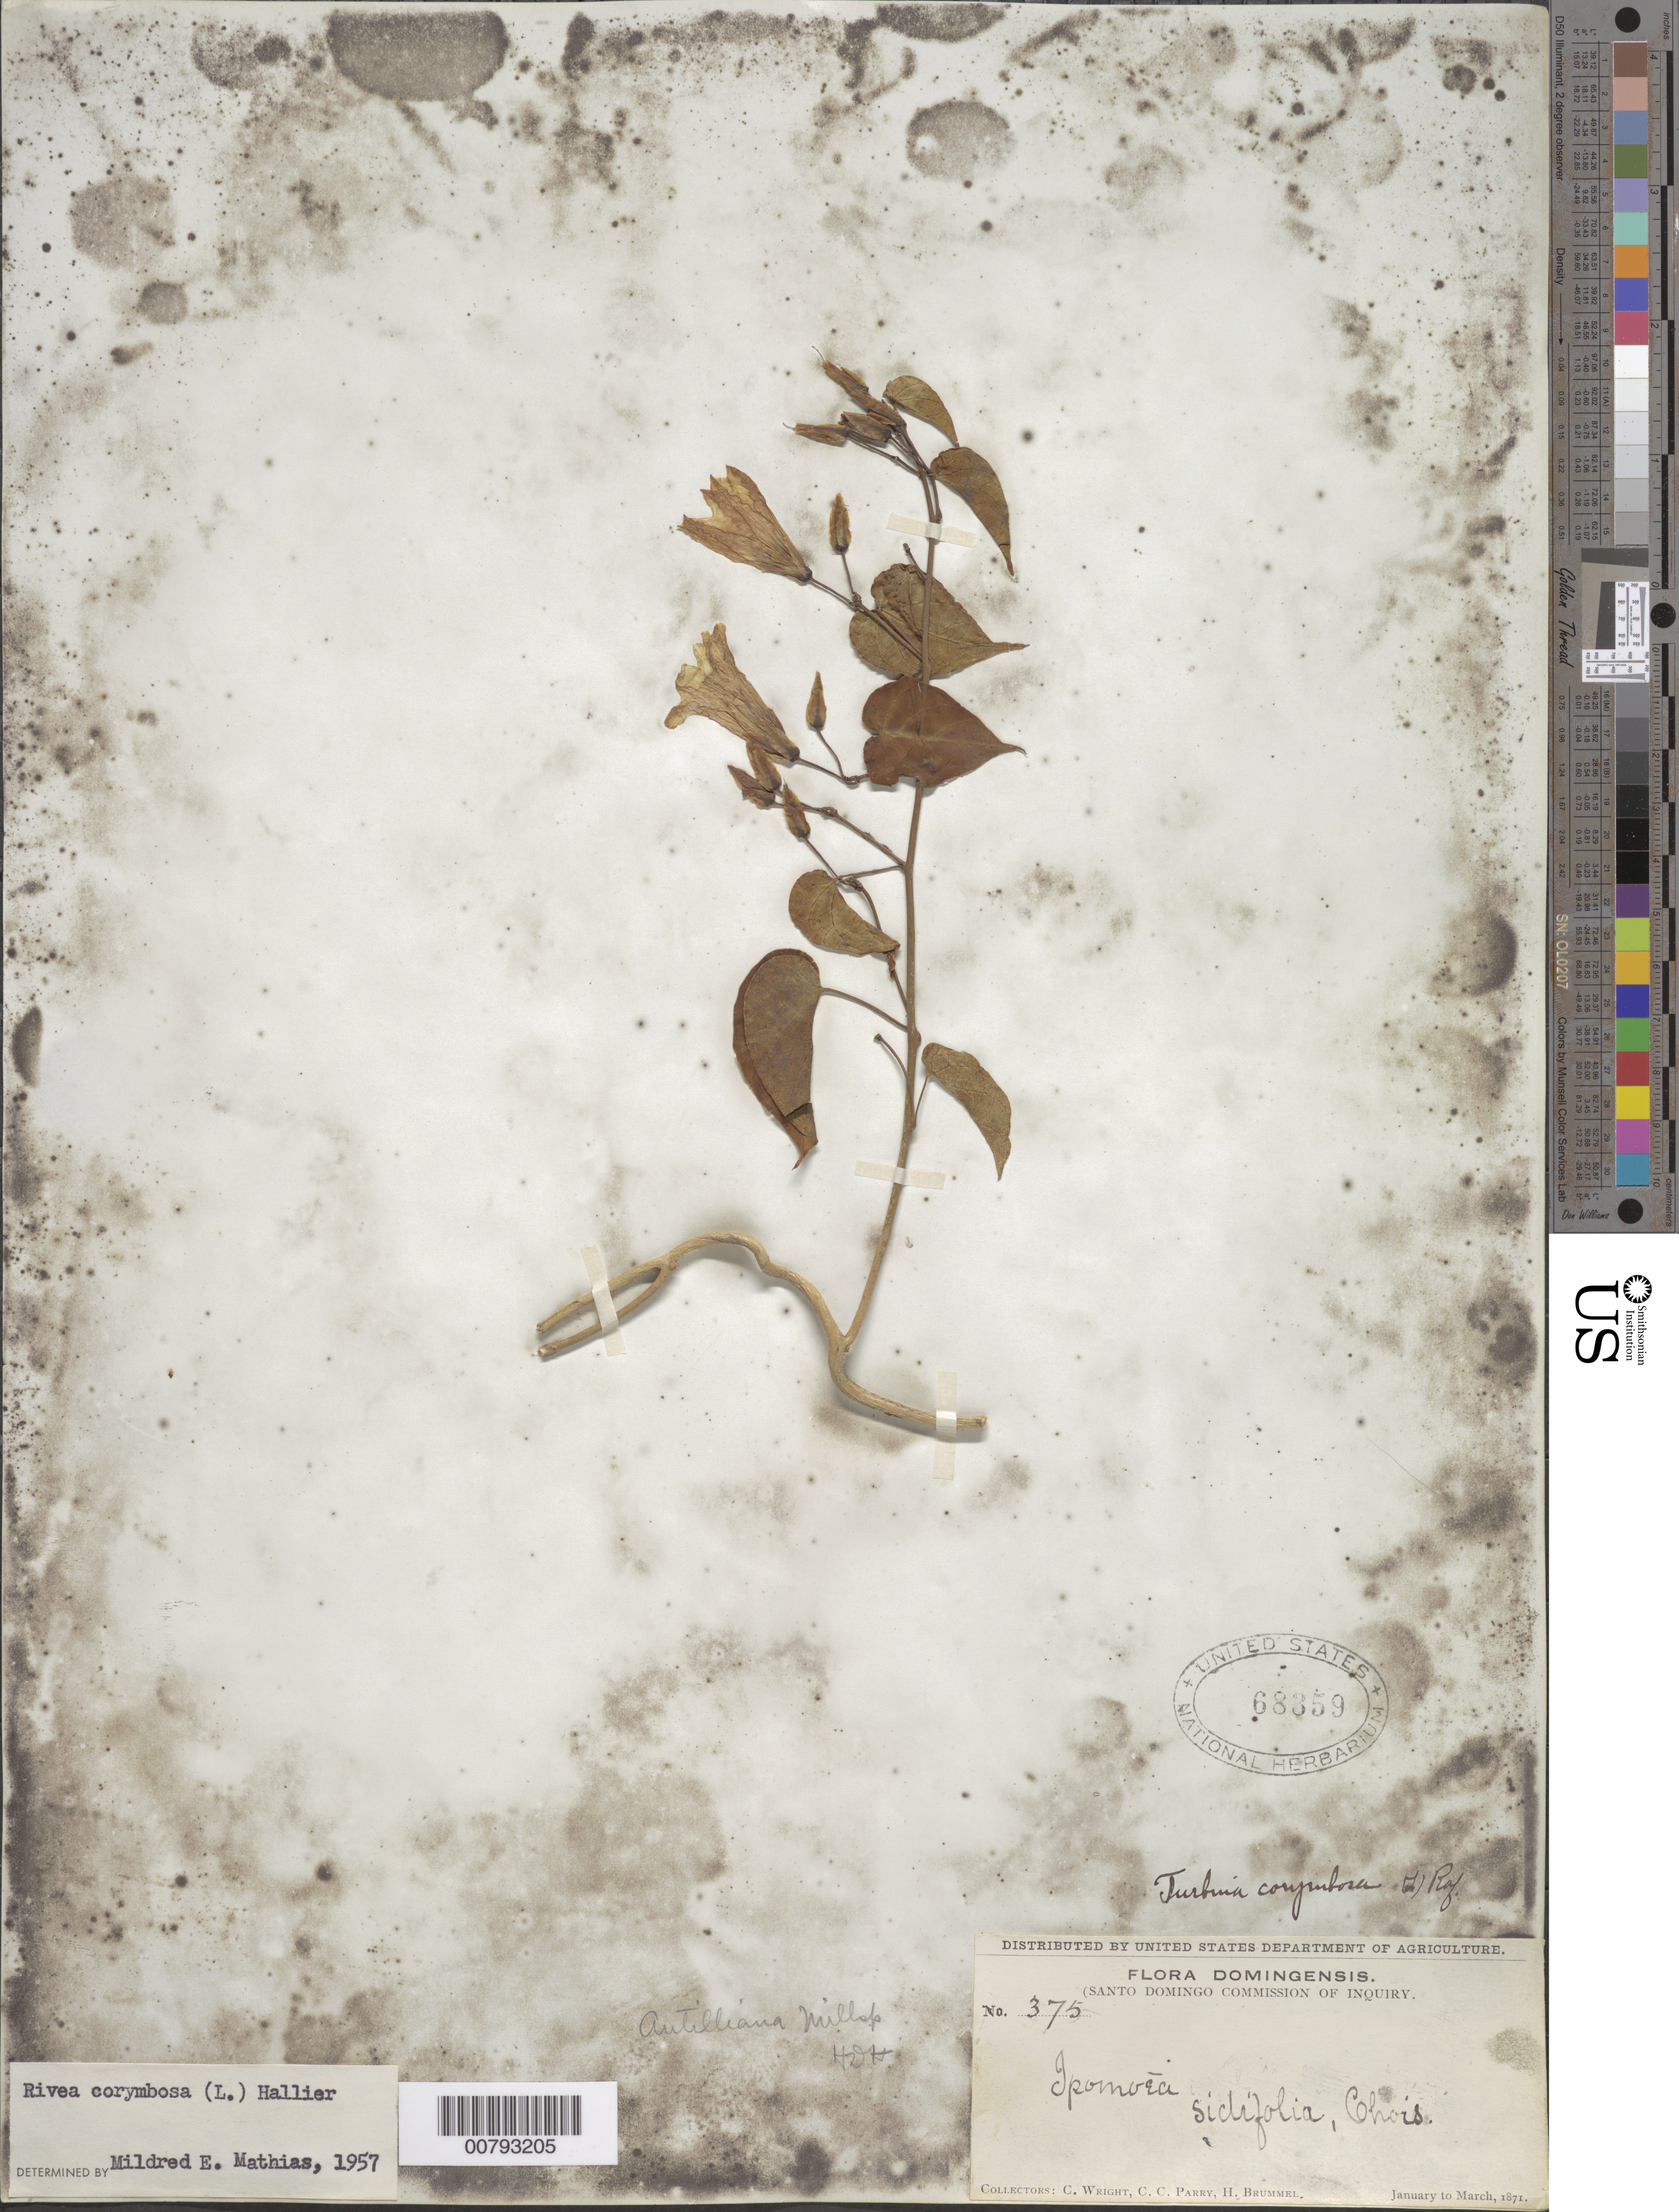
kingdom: Plantae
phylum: Tracheophyta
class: Magnoliopsida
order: Solanales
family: Convolvulaceae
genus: Turbina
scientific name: Turbina corymbosa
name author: (L.) Raf.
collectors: C. Wright, C. C. Parry & H. Brummel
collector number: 375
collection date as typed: Jan 1871 to -- Mar 1871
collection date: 1871-01/1871-03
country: Dominican Republic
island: Hispaniola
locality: Santo Domingo Commission of Inquiry.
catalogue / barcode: US 68359